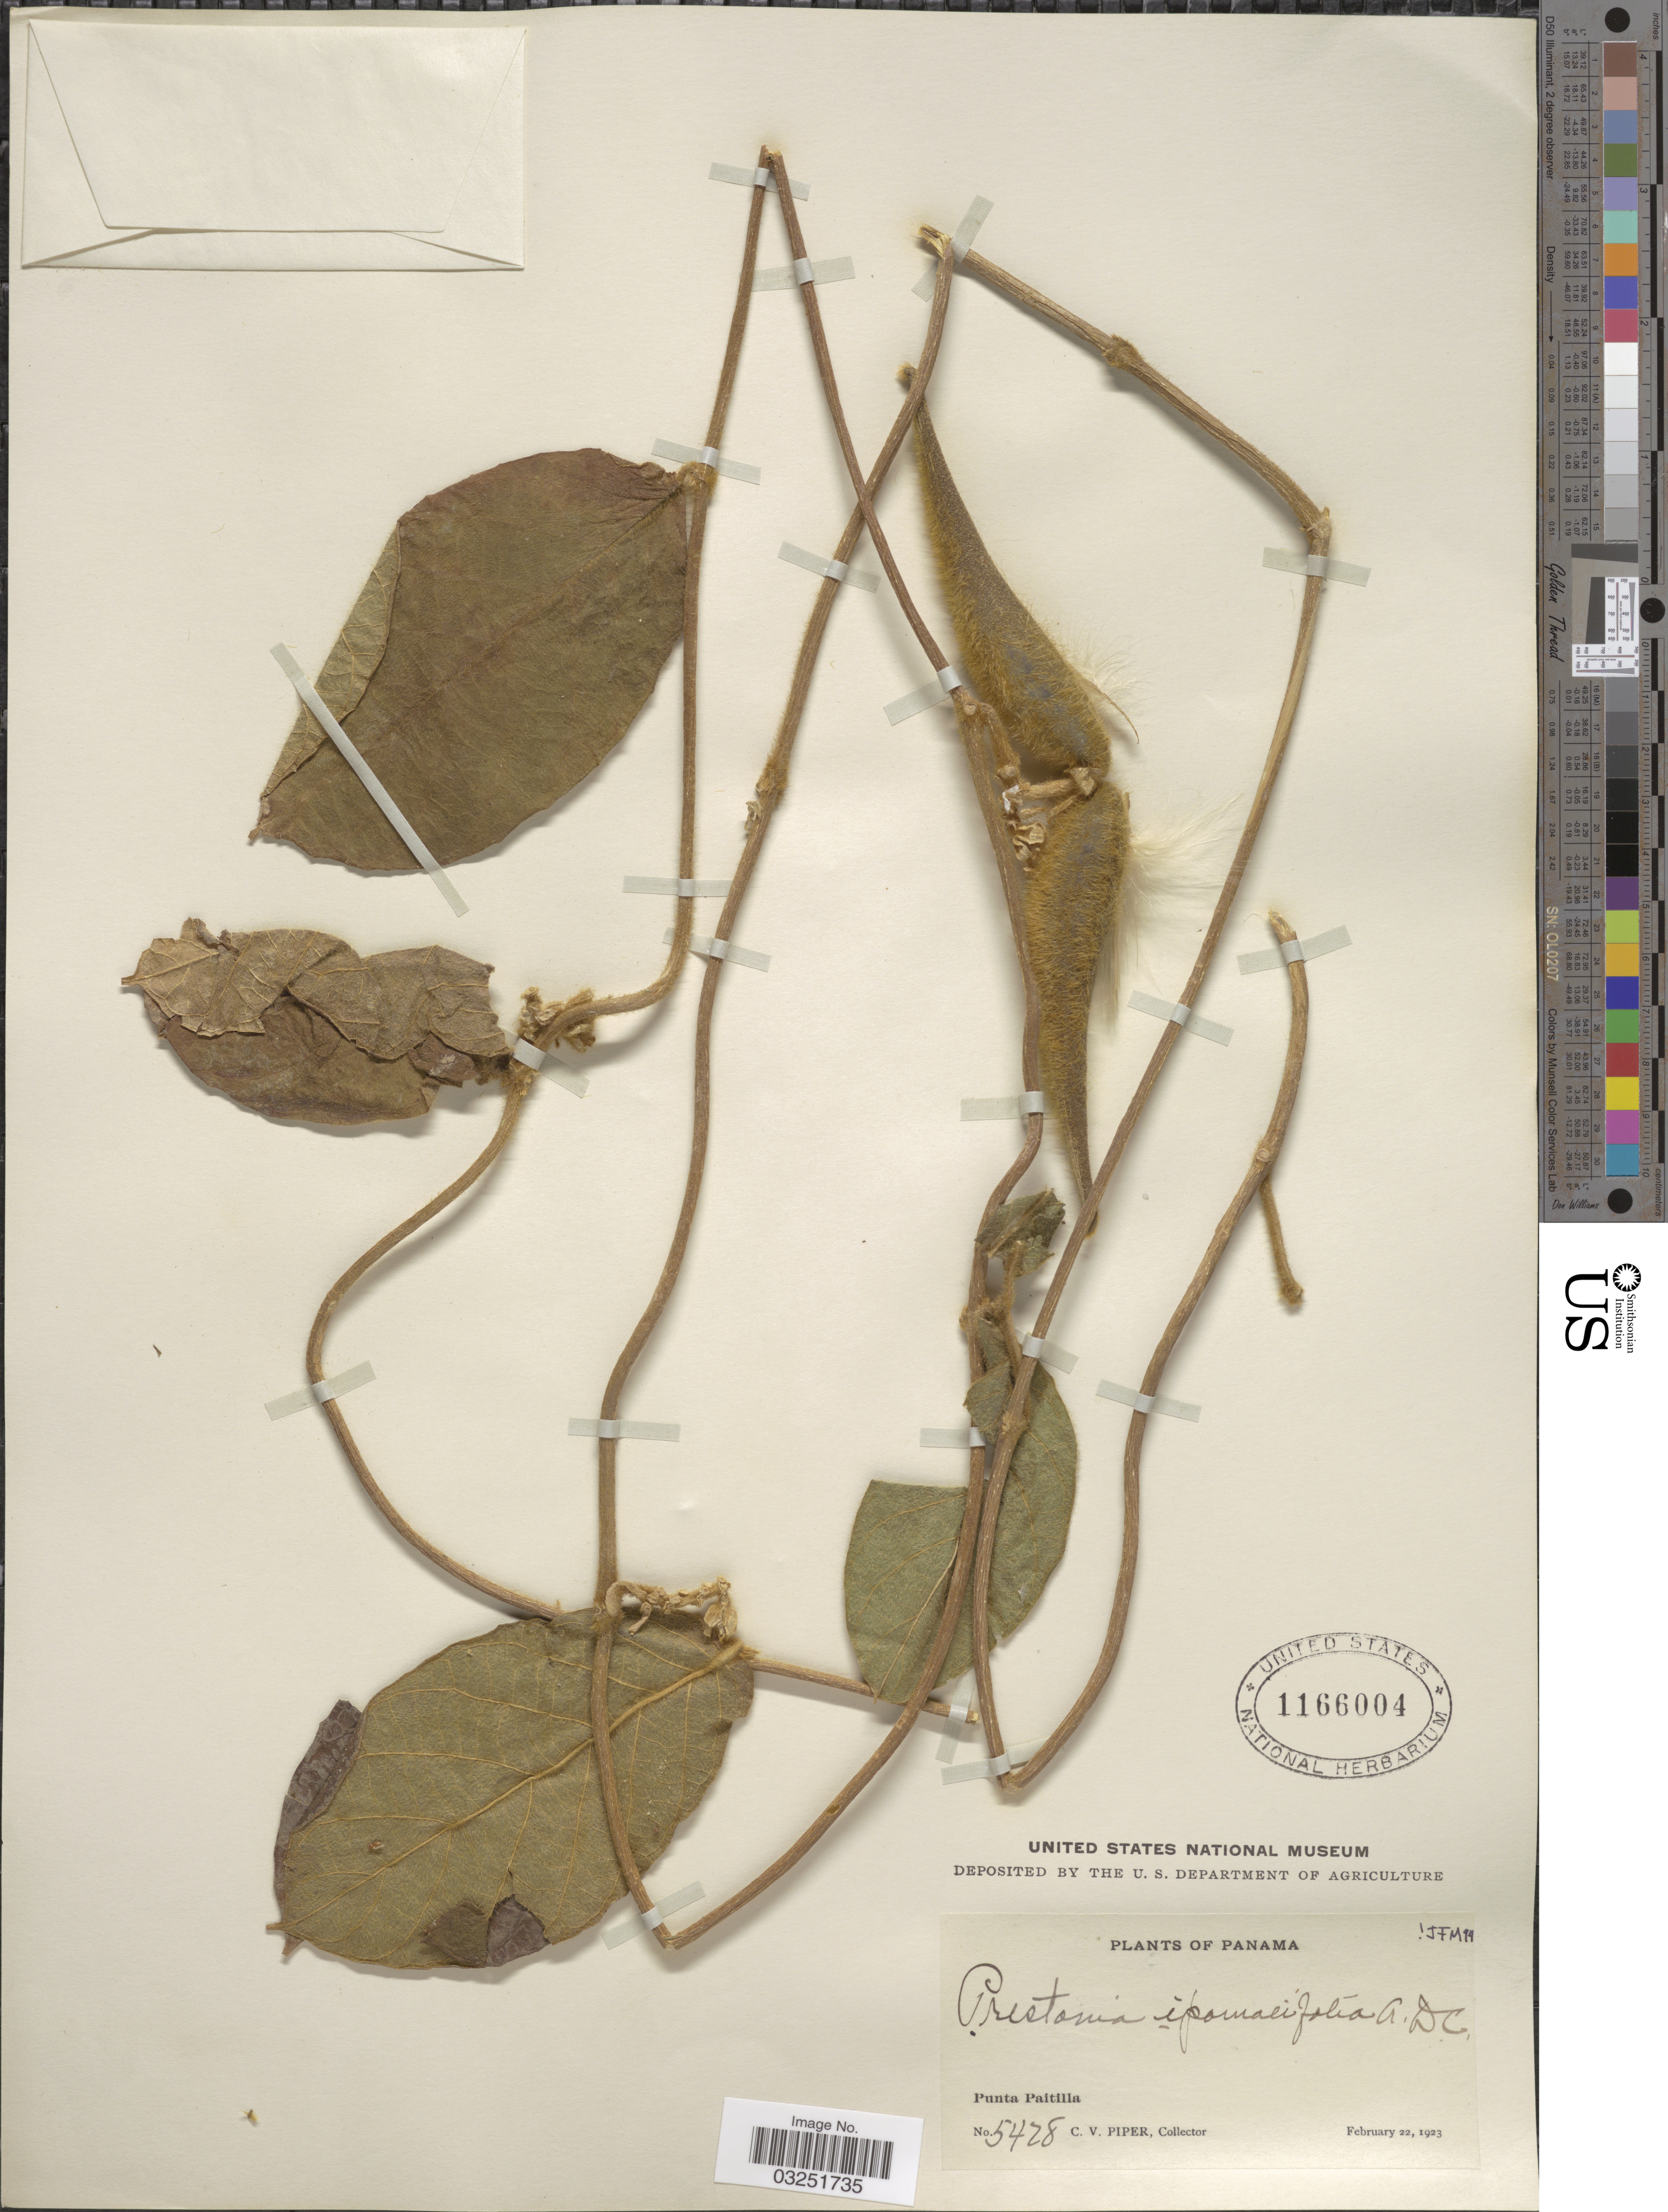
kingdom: Plantae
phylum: Tracheophyta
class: Magnoliopsida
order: Gentianales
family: Apocynaceae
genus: Prestonia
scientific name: Prestonia ipomaeifolia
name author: A. DC.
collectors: C. V. Piper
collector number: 5428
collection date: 1923-02-22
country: Panama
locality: Punta Paitilla.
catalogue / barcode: US 1166004